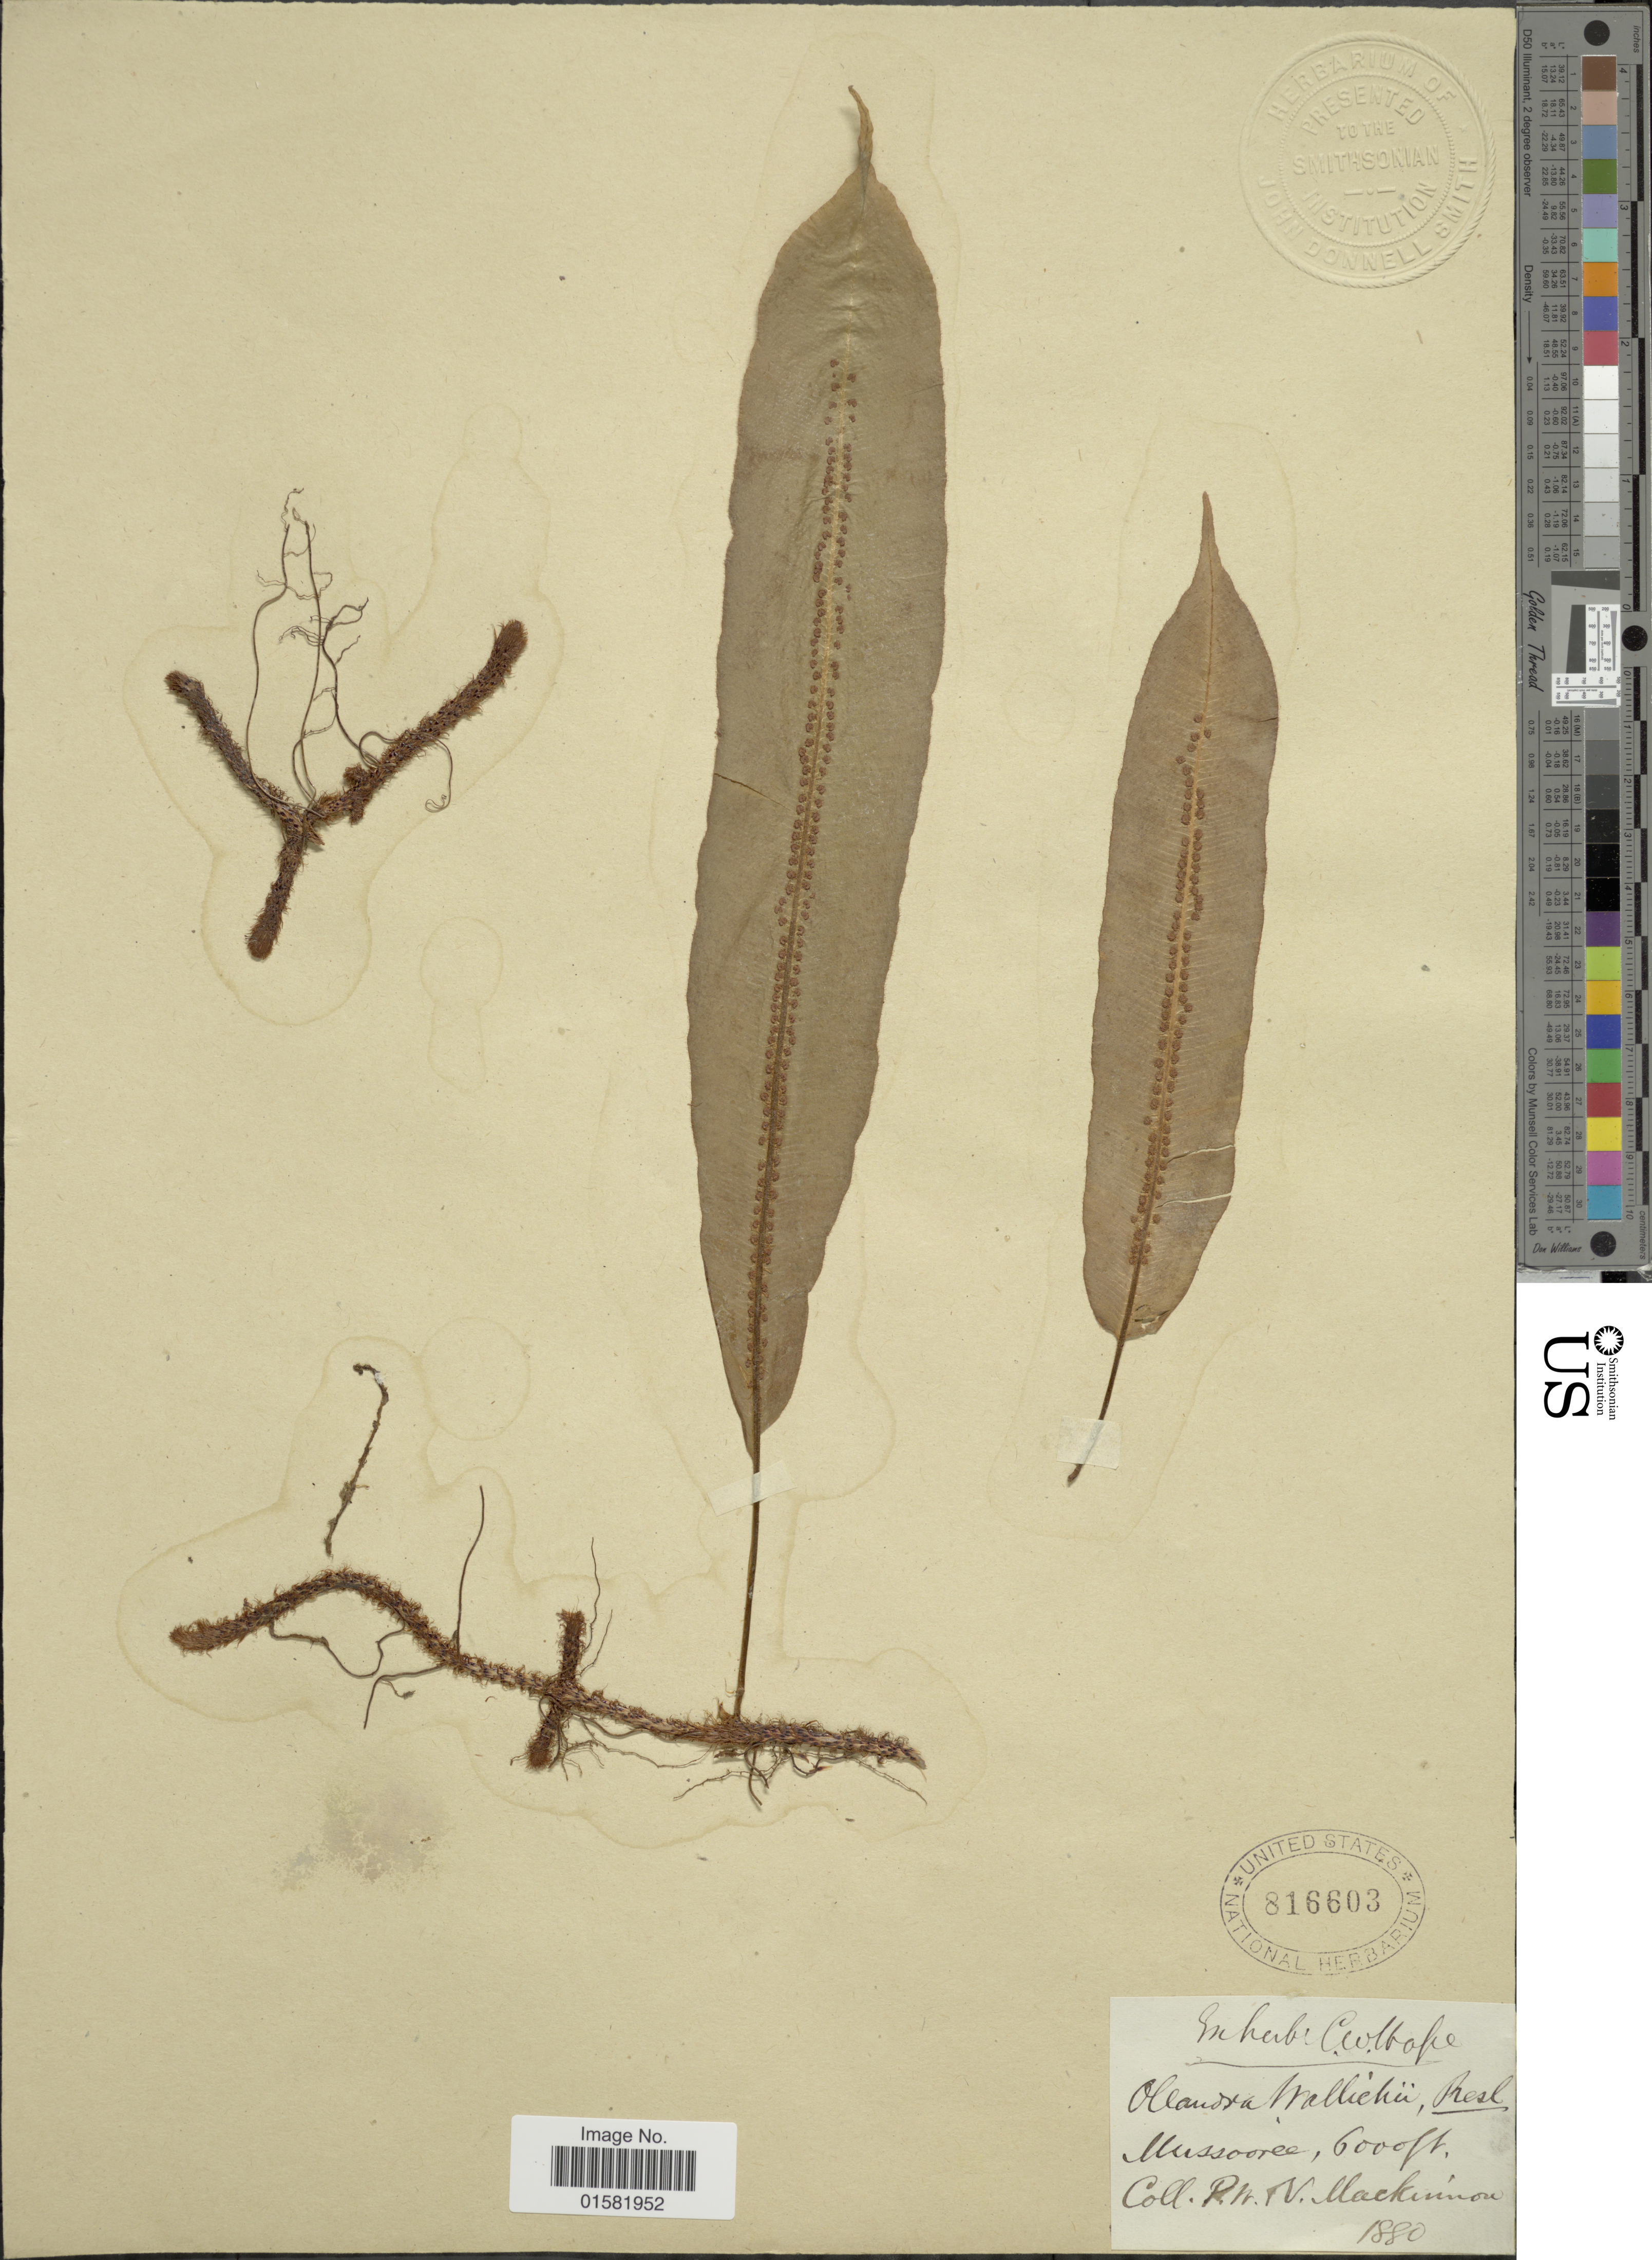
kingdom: Plantae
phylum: Tracheophyta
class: Polypodiopsida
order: Polypodiales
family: Oleandraceae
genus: Oleandra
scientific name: Oleandra wallichii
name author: (Hook.) C. Presl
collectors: P. Mackinnon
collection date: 1880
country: India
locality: Mussoorie.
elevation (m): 1829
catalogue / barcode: US 816603